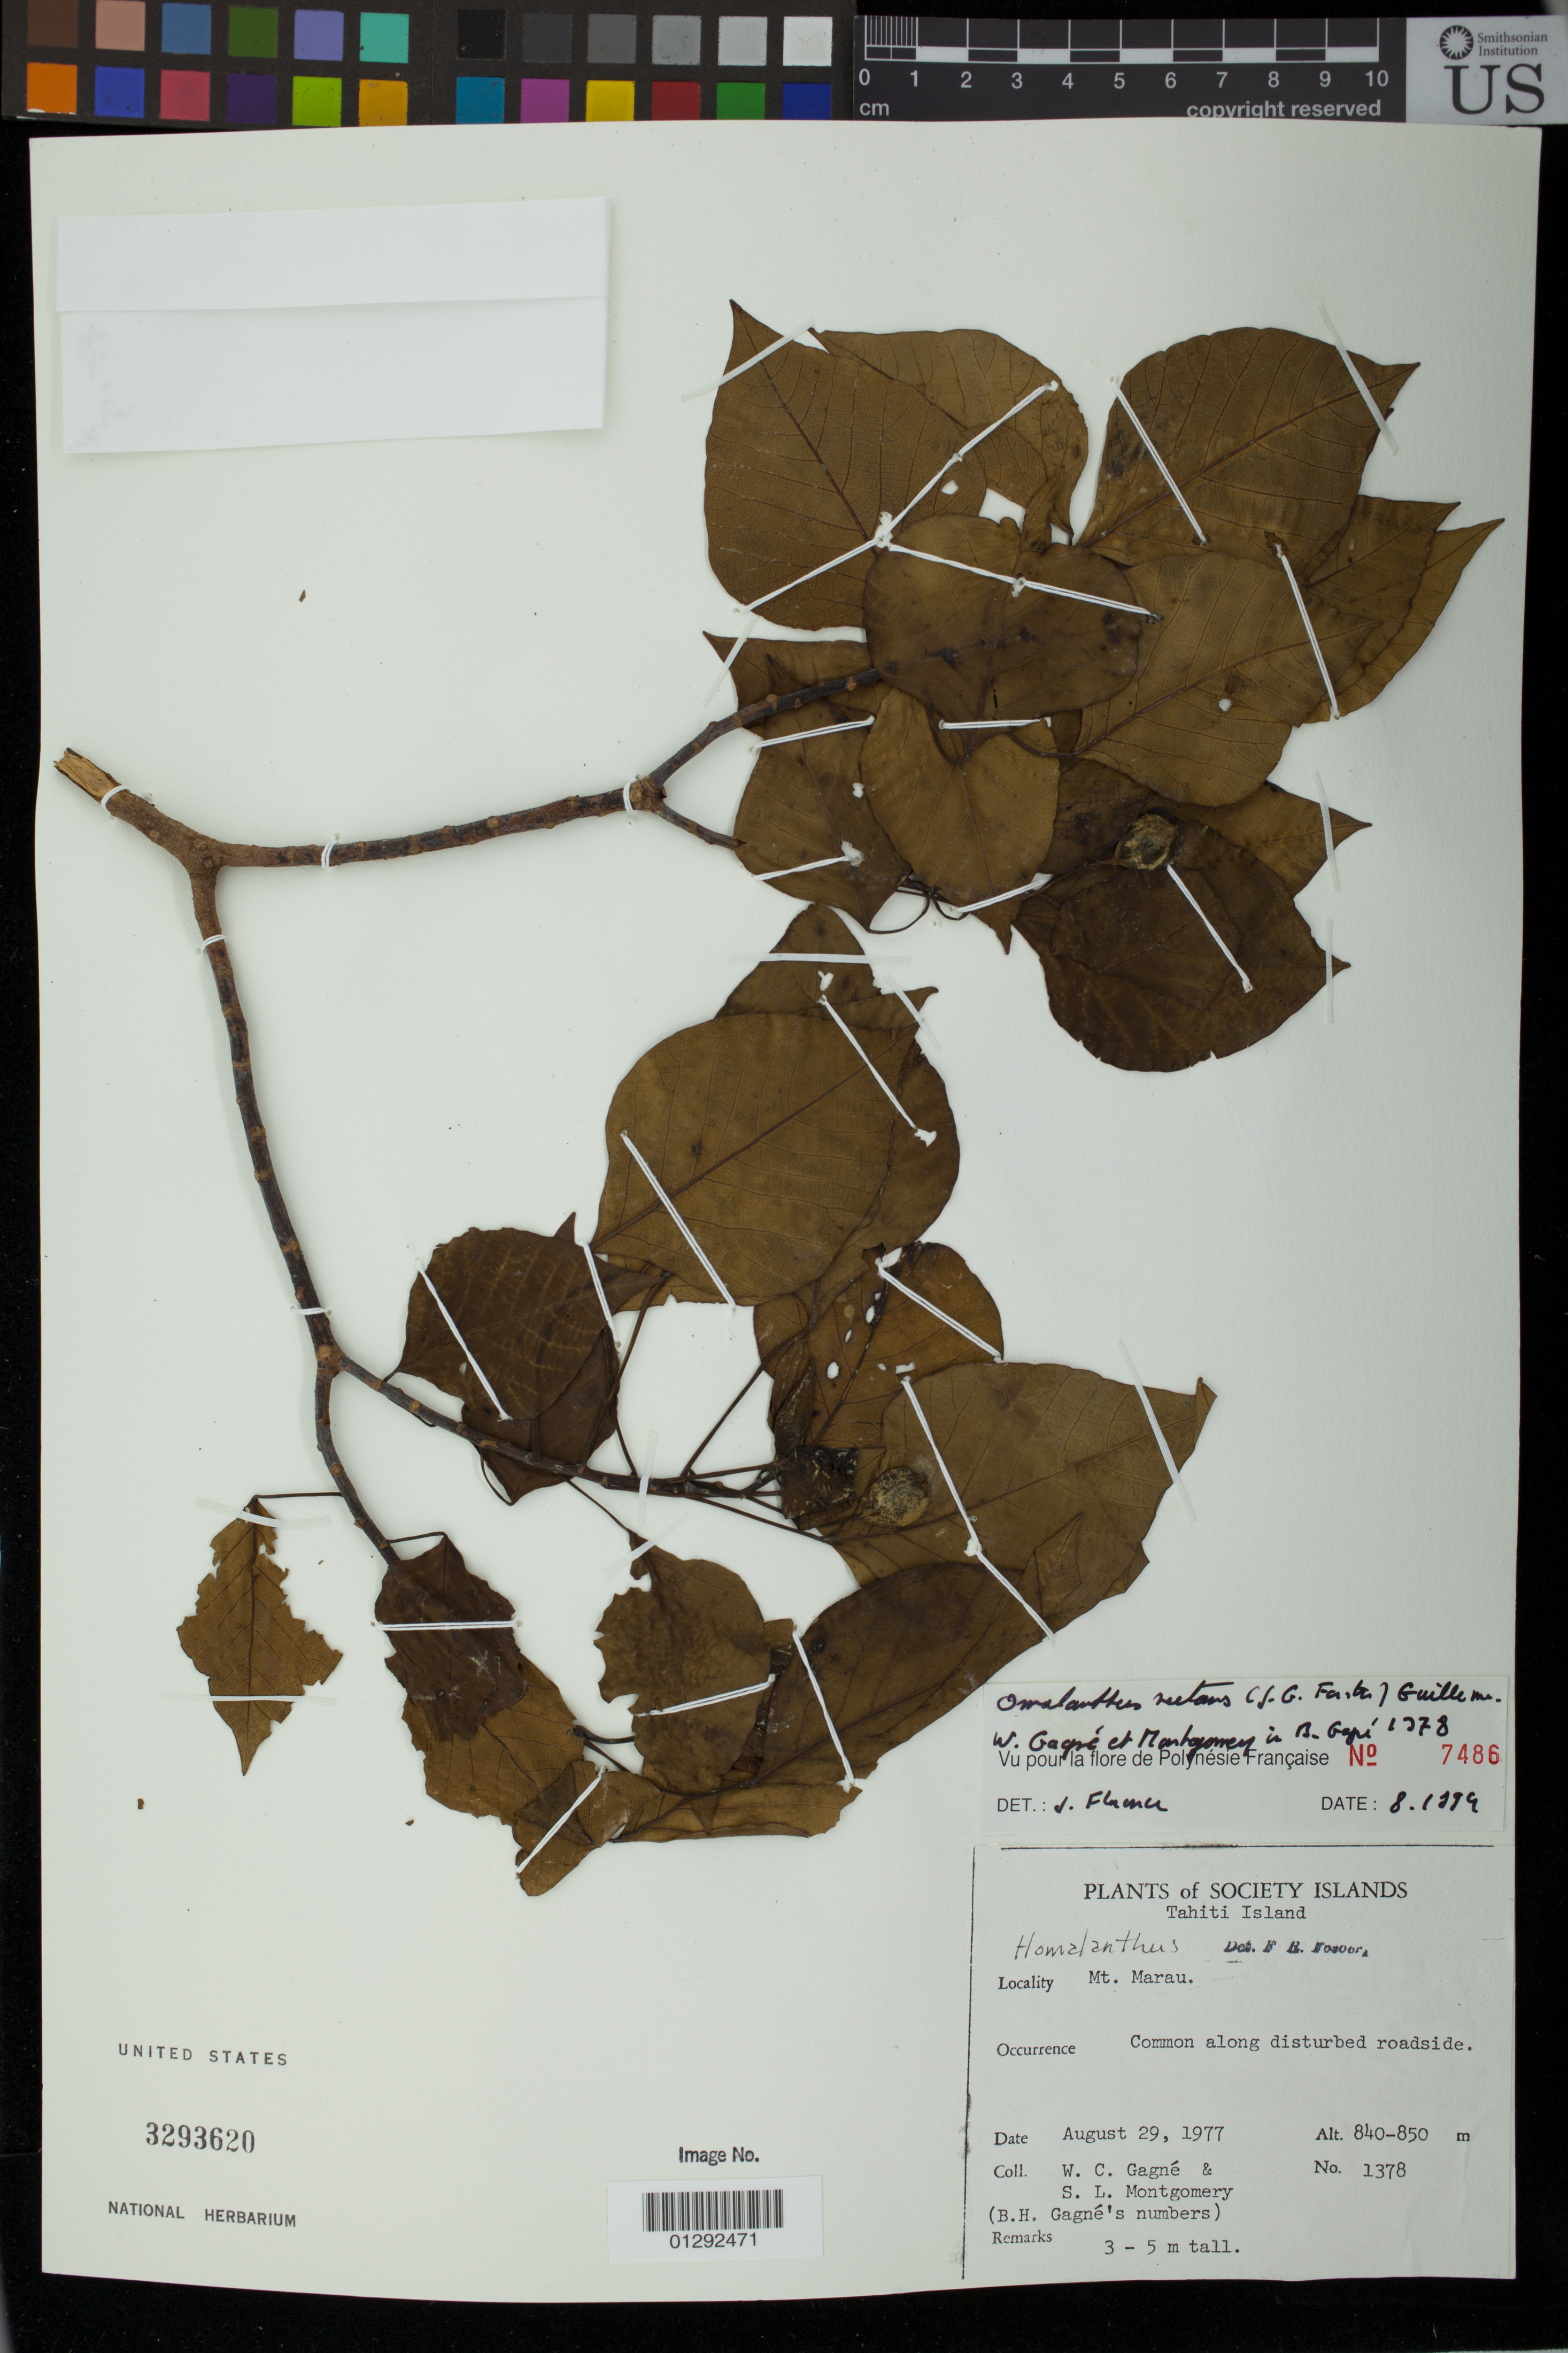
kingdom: Plantae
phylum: Tracheophyta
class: Magnoliopsida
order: Malpighiales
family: Euphorbiaceae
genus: Homalanthus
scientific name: Homalanthus nutans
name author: (G. Forst.) Guill.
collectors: W. Gagne & S. Montgomery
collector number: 1378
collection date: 1977-08-29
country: French Polynesia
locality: Society Islands. Tahiti Island. Mt. Marau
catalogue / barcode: US 3293620